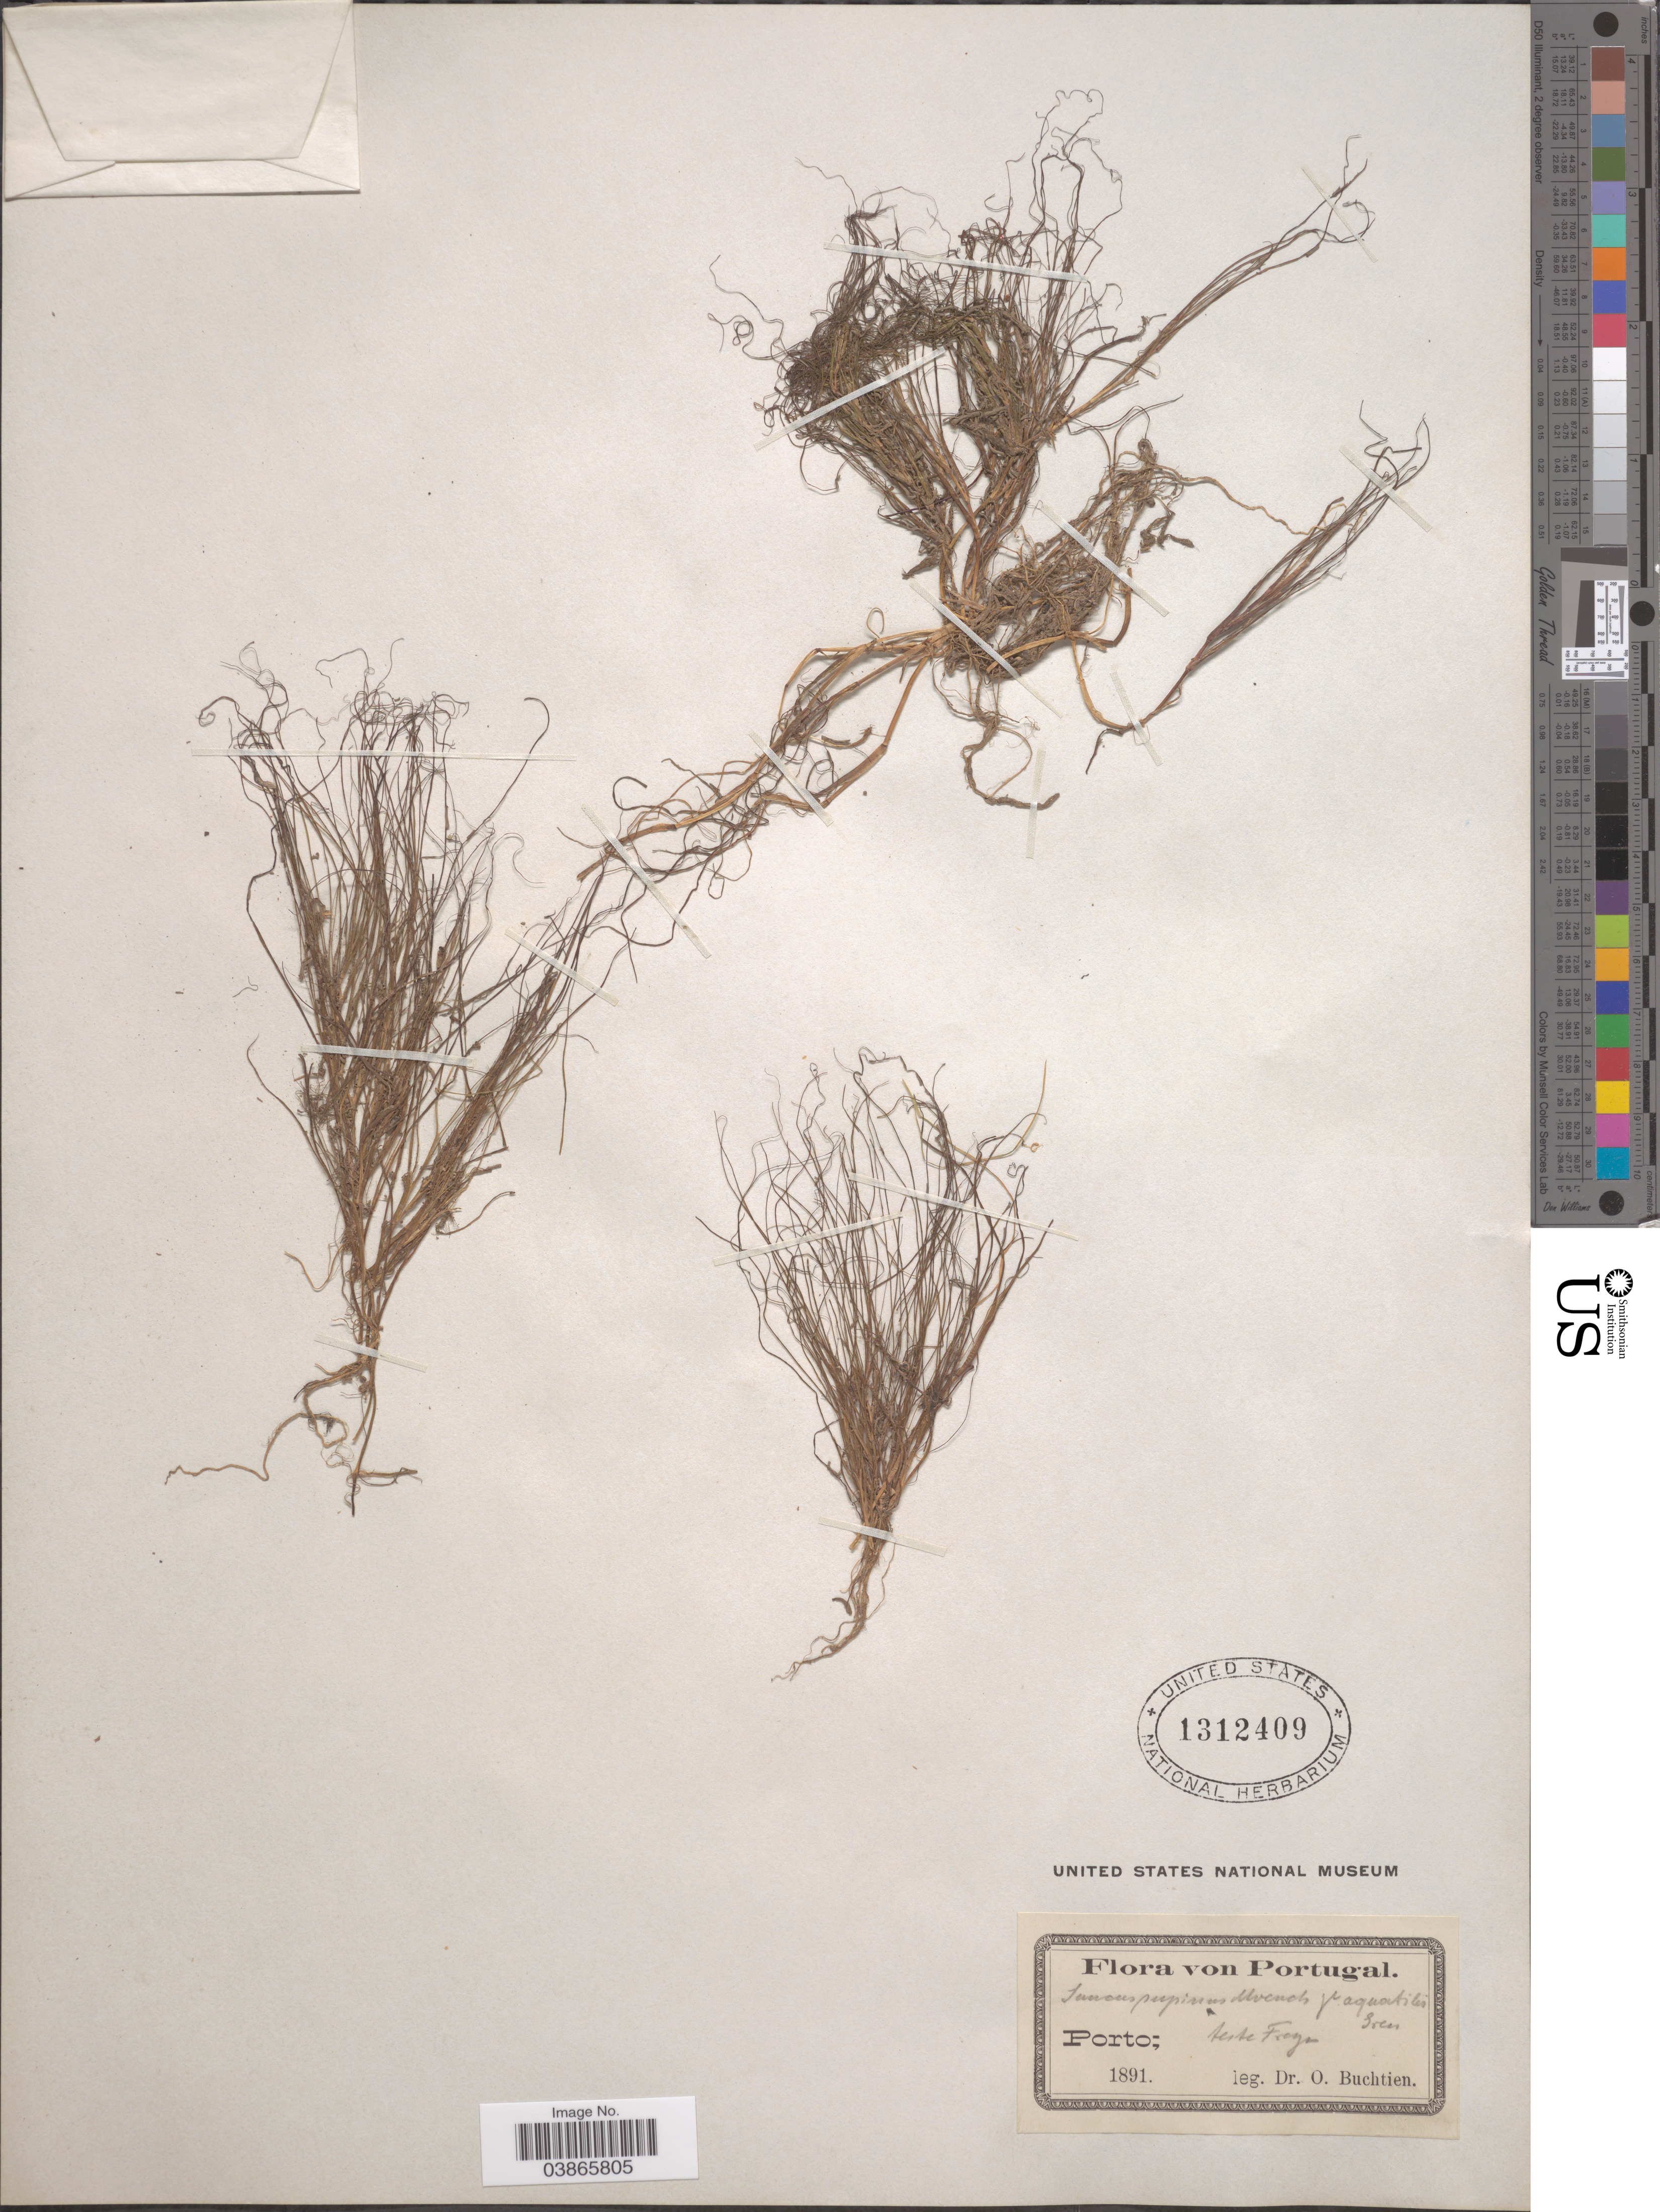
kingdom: Plantae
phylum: Tracheophyta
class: Liliopsida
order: Poales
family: Juncaceae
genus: Juncus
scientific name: Juncus supinus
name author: Moench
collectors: O. Buchtien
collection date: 1891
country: Portugal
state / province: Porto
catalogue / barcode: US 1312409